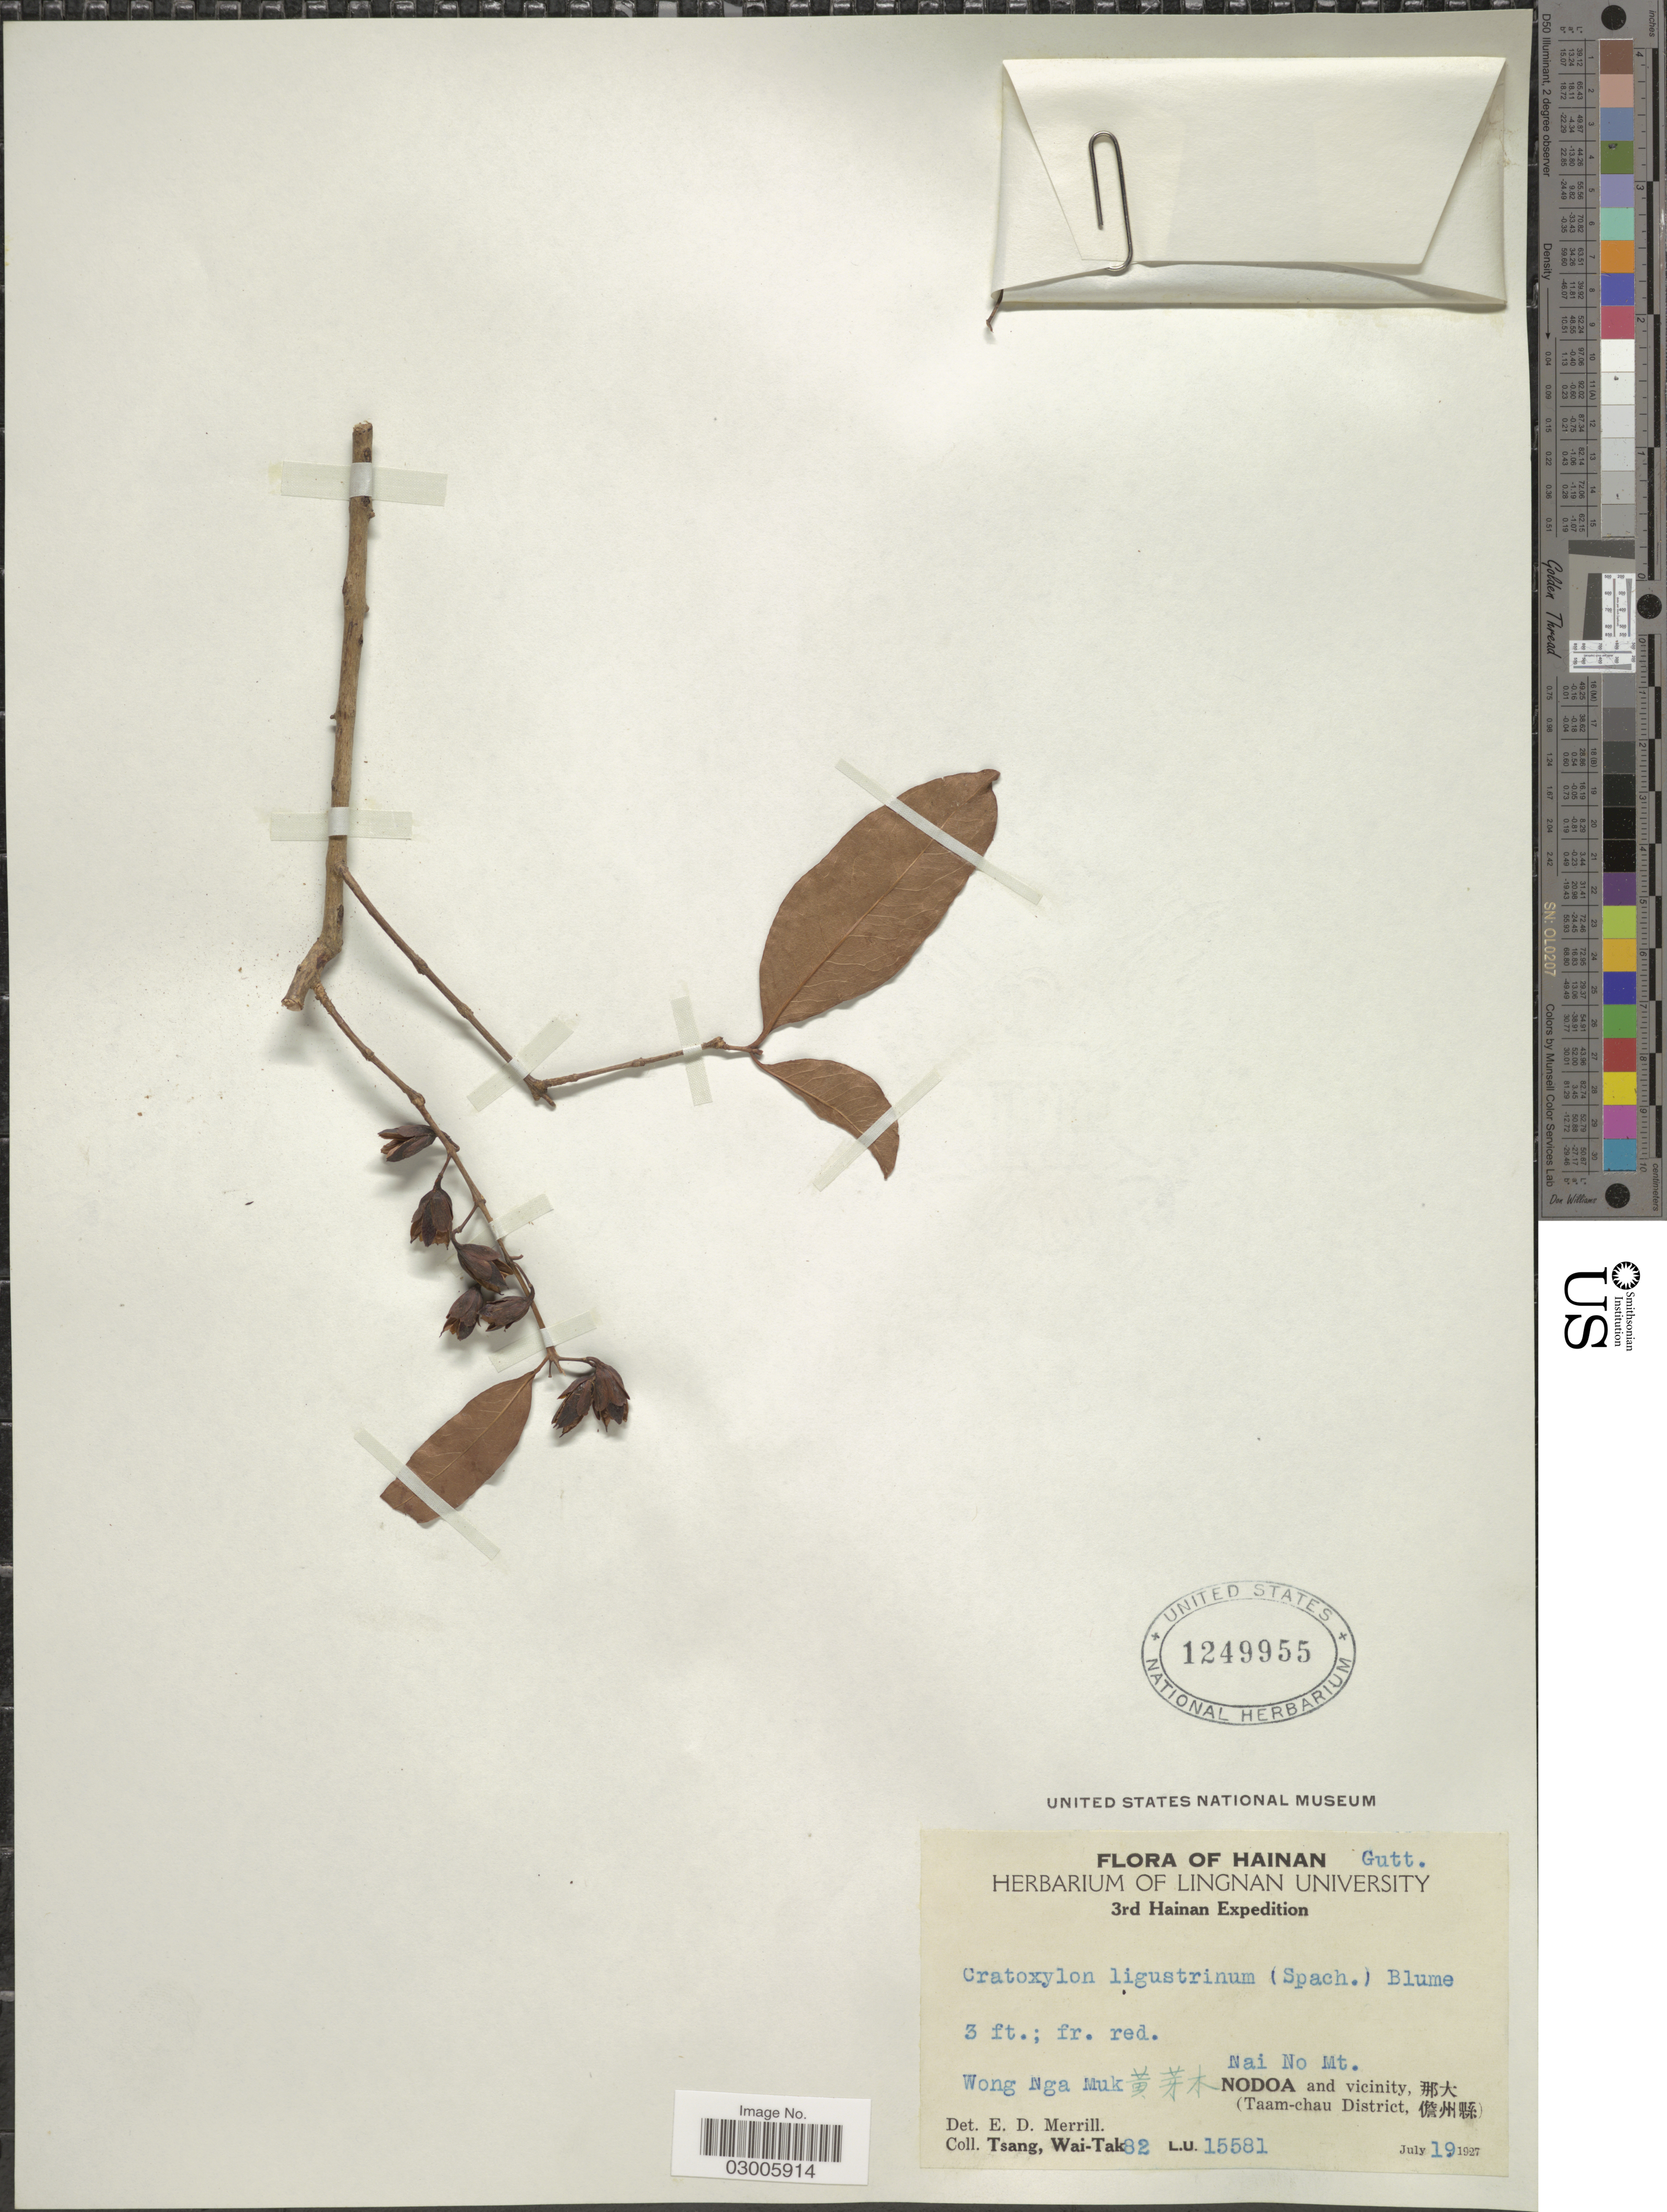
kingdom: Plantae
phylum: Tracheophyta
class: Magnoliopsida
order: Malpighiales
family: Hypericaceae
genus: Cratoxylum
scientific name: Cratoxylum ligustrinum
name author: (Spach) Blume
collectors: W. T. Tsang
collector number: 82/LU15581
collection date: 1927-07-19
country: China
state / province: Hainan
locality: Wong Nga Muk X. Nai No Mt. Nodoa and vicinity, X. (Taam-chau District, X).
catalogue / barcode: US 1249955